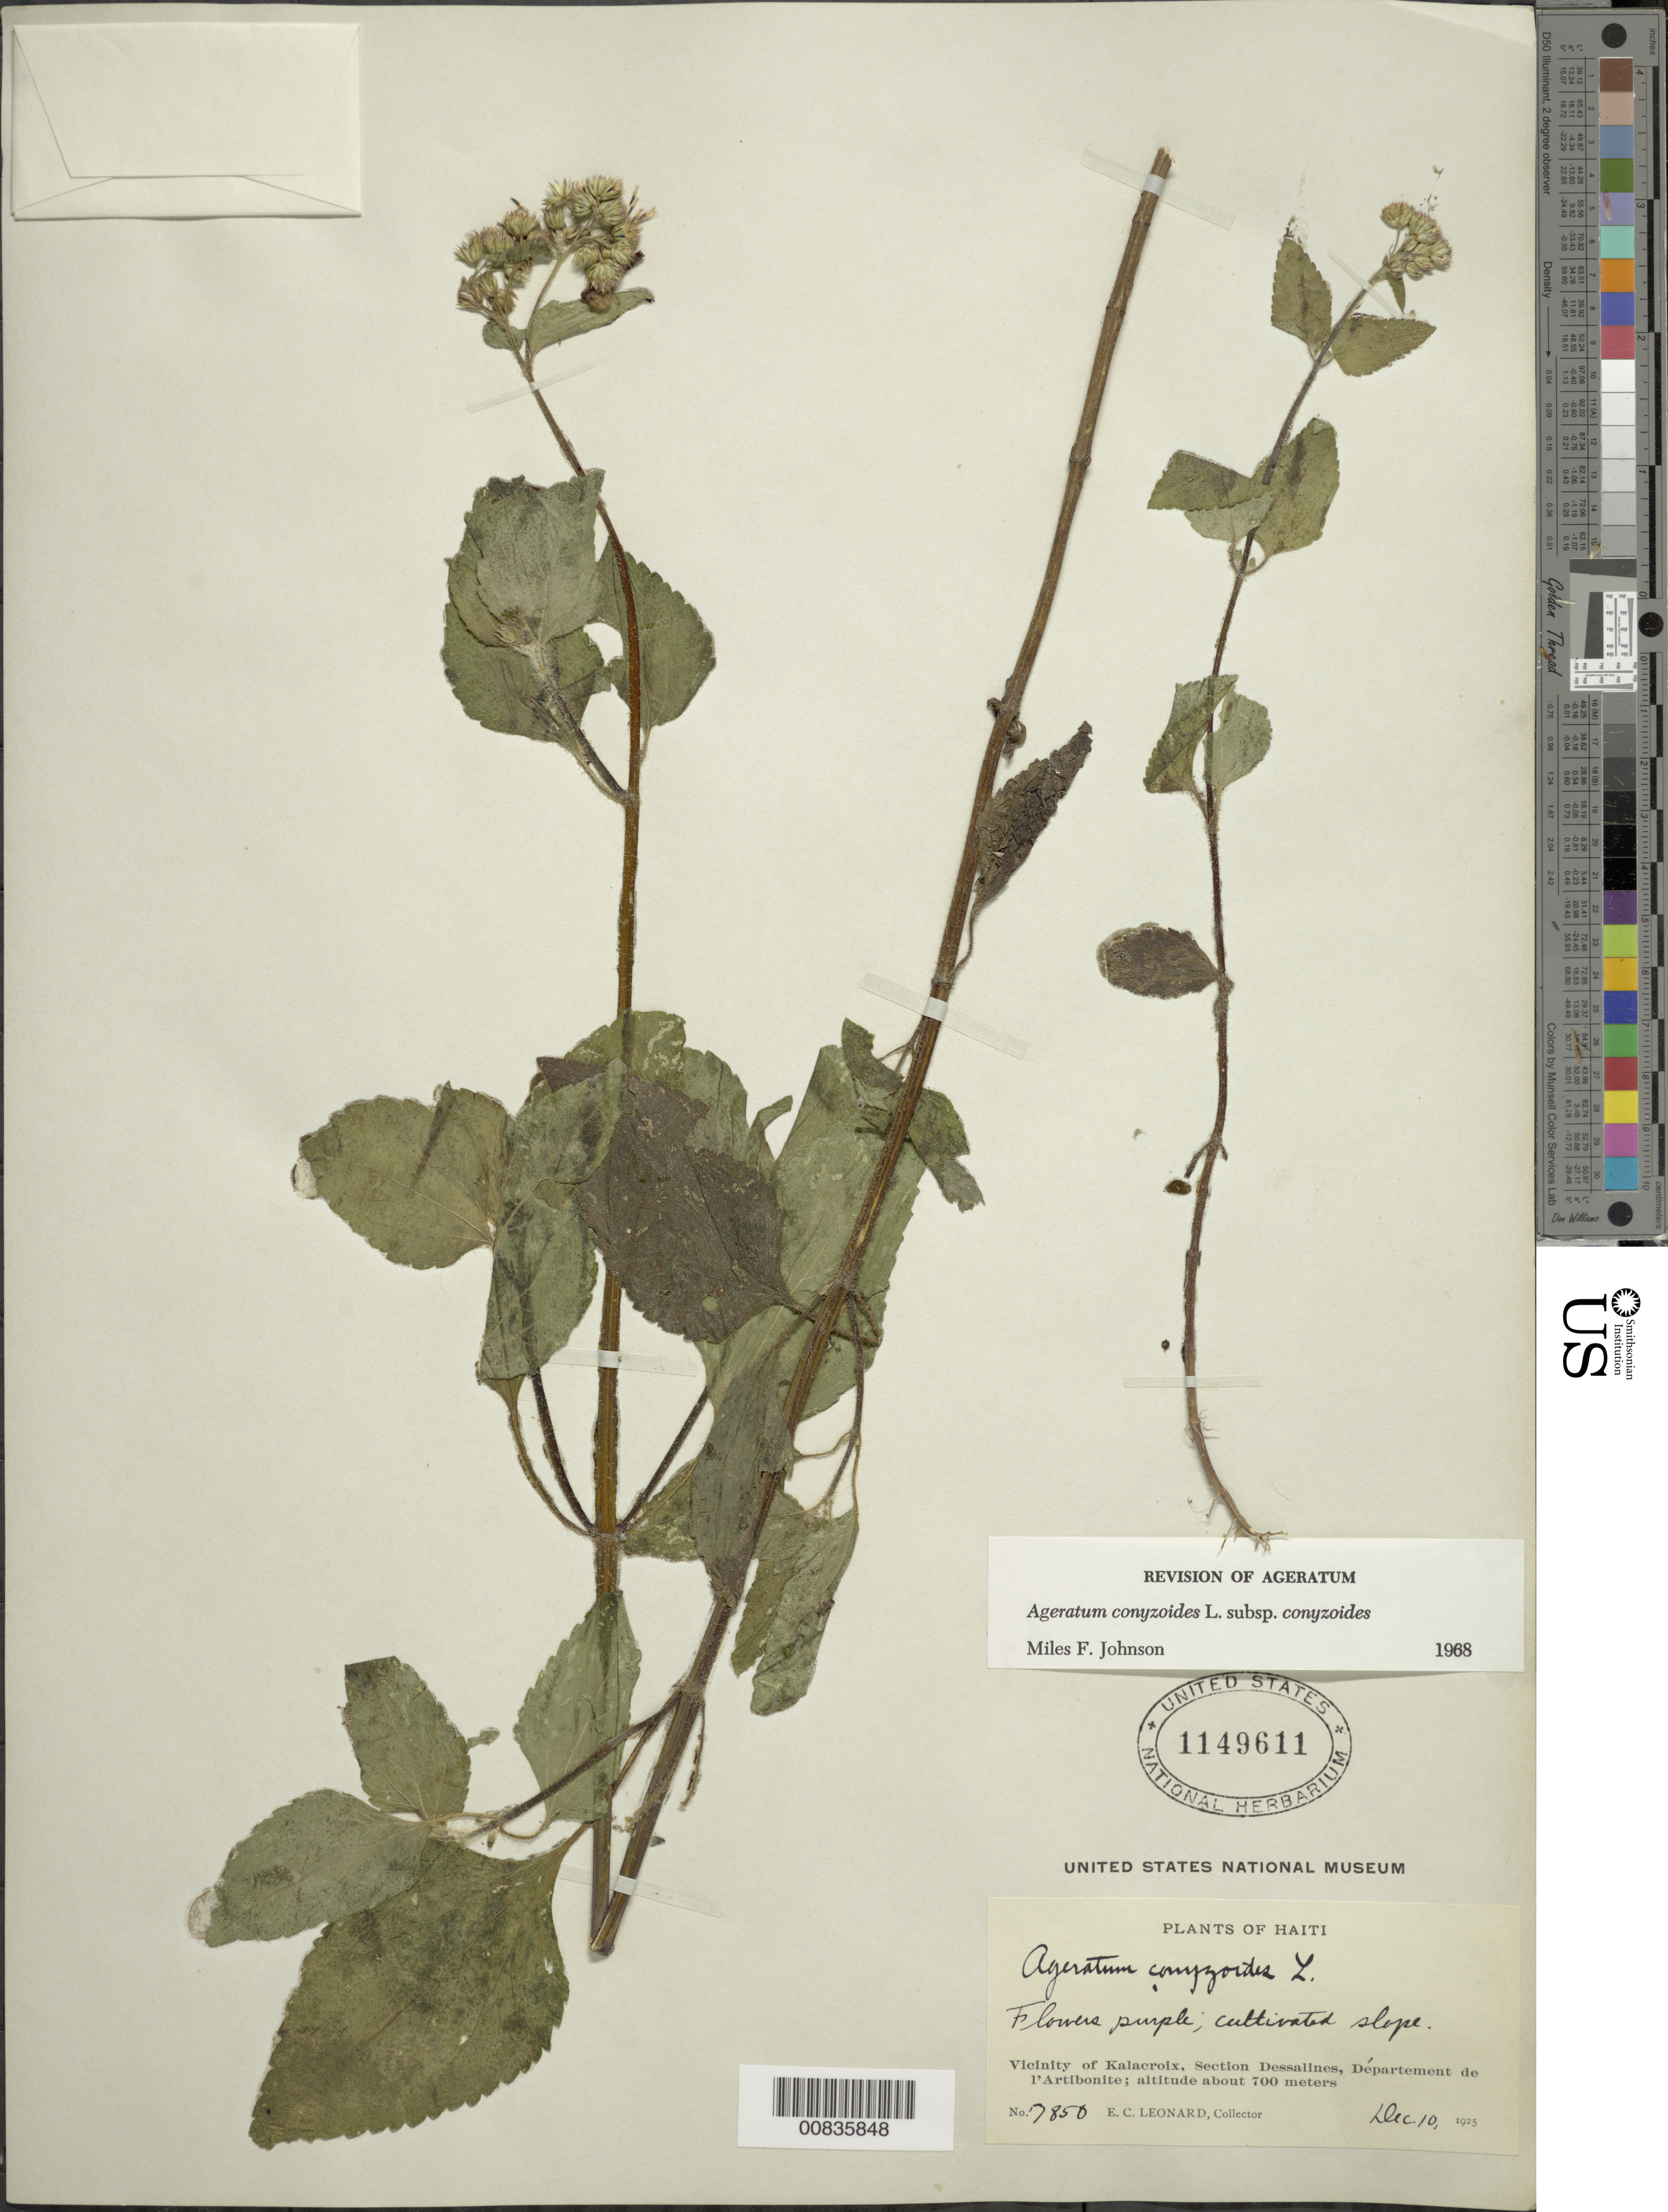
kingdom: Plantae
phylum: Tracheophyta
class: Magnoliopsida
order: Asterales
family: Asteraceae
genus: Ageratum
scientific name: Ageratum conyzoides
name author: L.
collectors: E. C. Leonard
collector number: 7850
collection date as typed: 10 Dec 1925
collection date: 1925-12-10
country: Haiti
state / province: Artibonite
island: Hispaniola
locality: Vicinity of Kalacroix, Section Dessalines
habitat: Cultivated slope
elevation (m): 700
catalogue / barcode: US 1149611